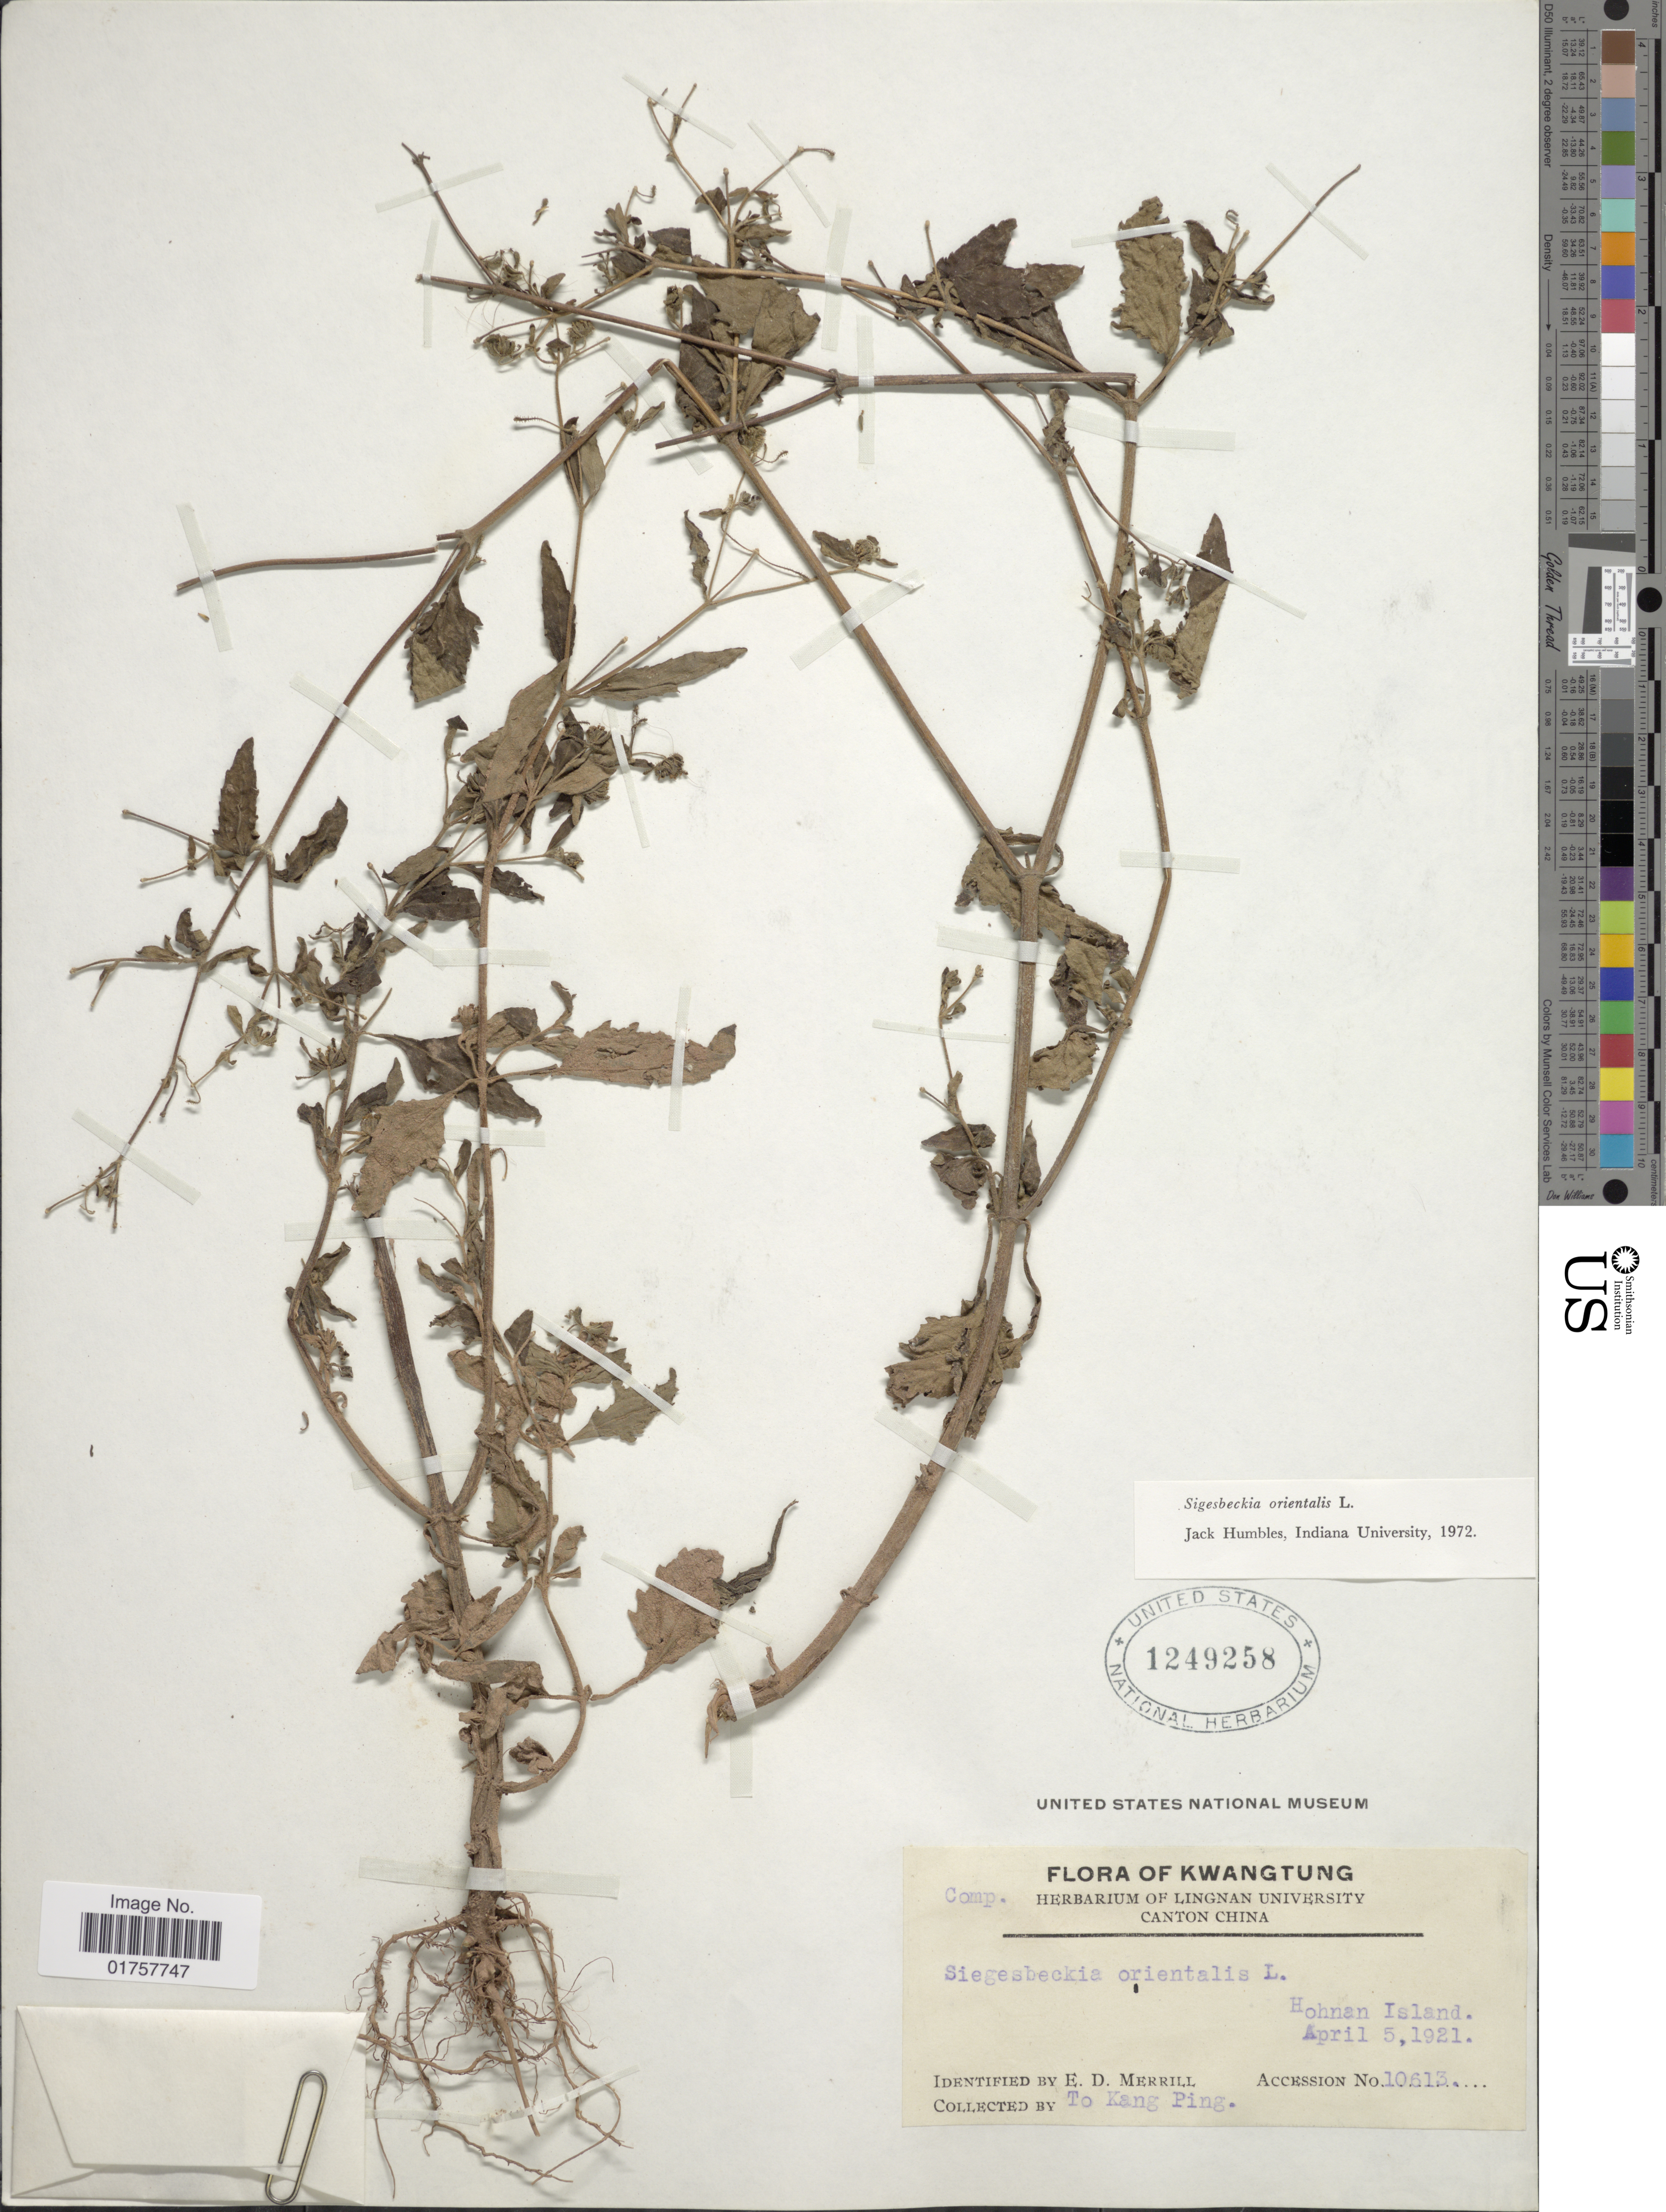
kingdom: Plantae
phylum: Tracheophyta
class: Magnoliopsida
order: Asterales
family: Asteraceae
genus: Sigesbeckia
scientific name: Sigesbeckia orientalis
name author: L.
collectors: T. Ping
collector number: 10613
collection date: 1921-04-05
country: China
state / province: Guangdong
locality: Kwangtung. Hohnan Island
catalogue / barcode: US 1249258